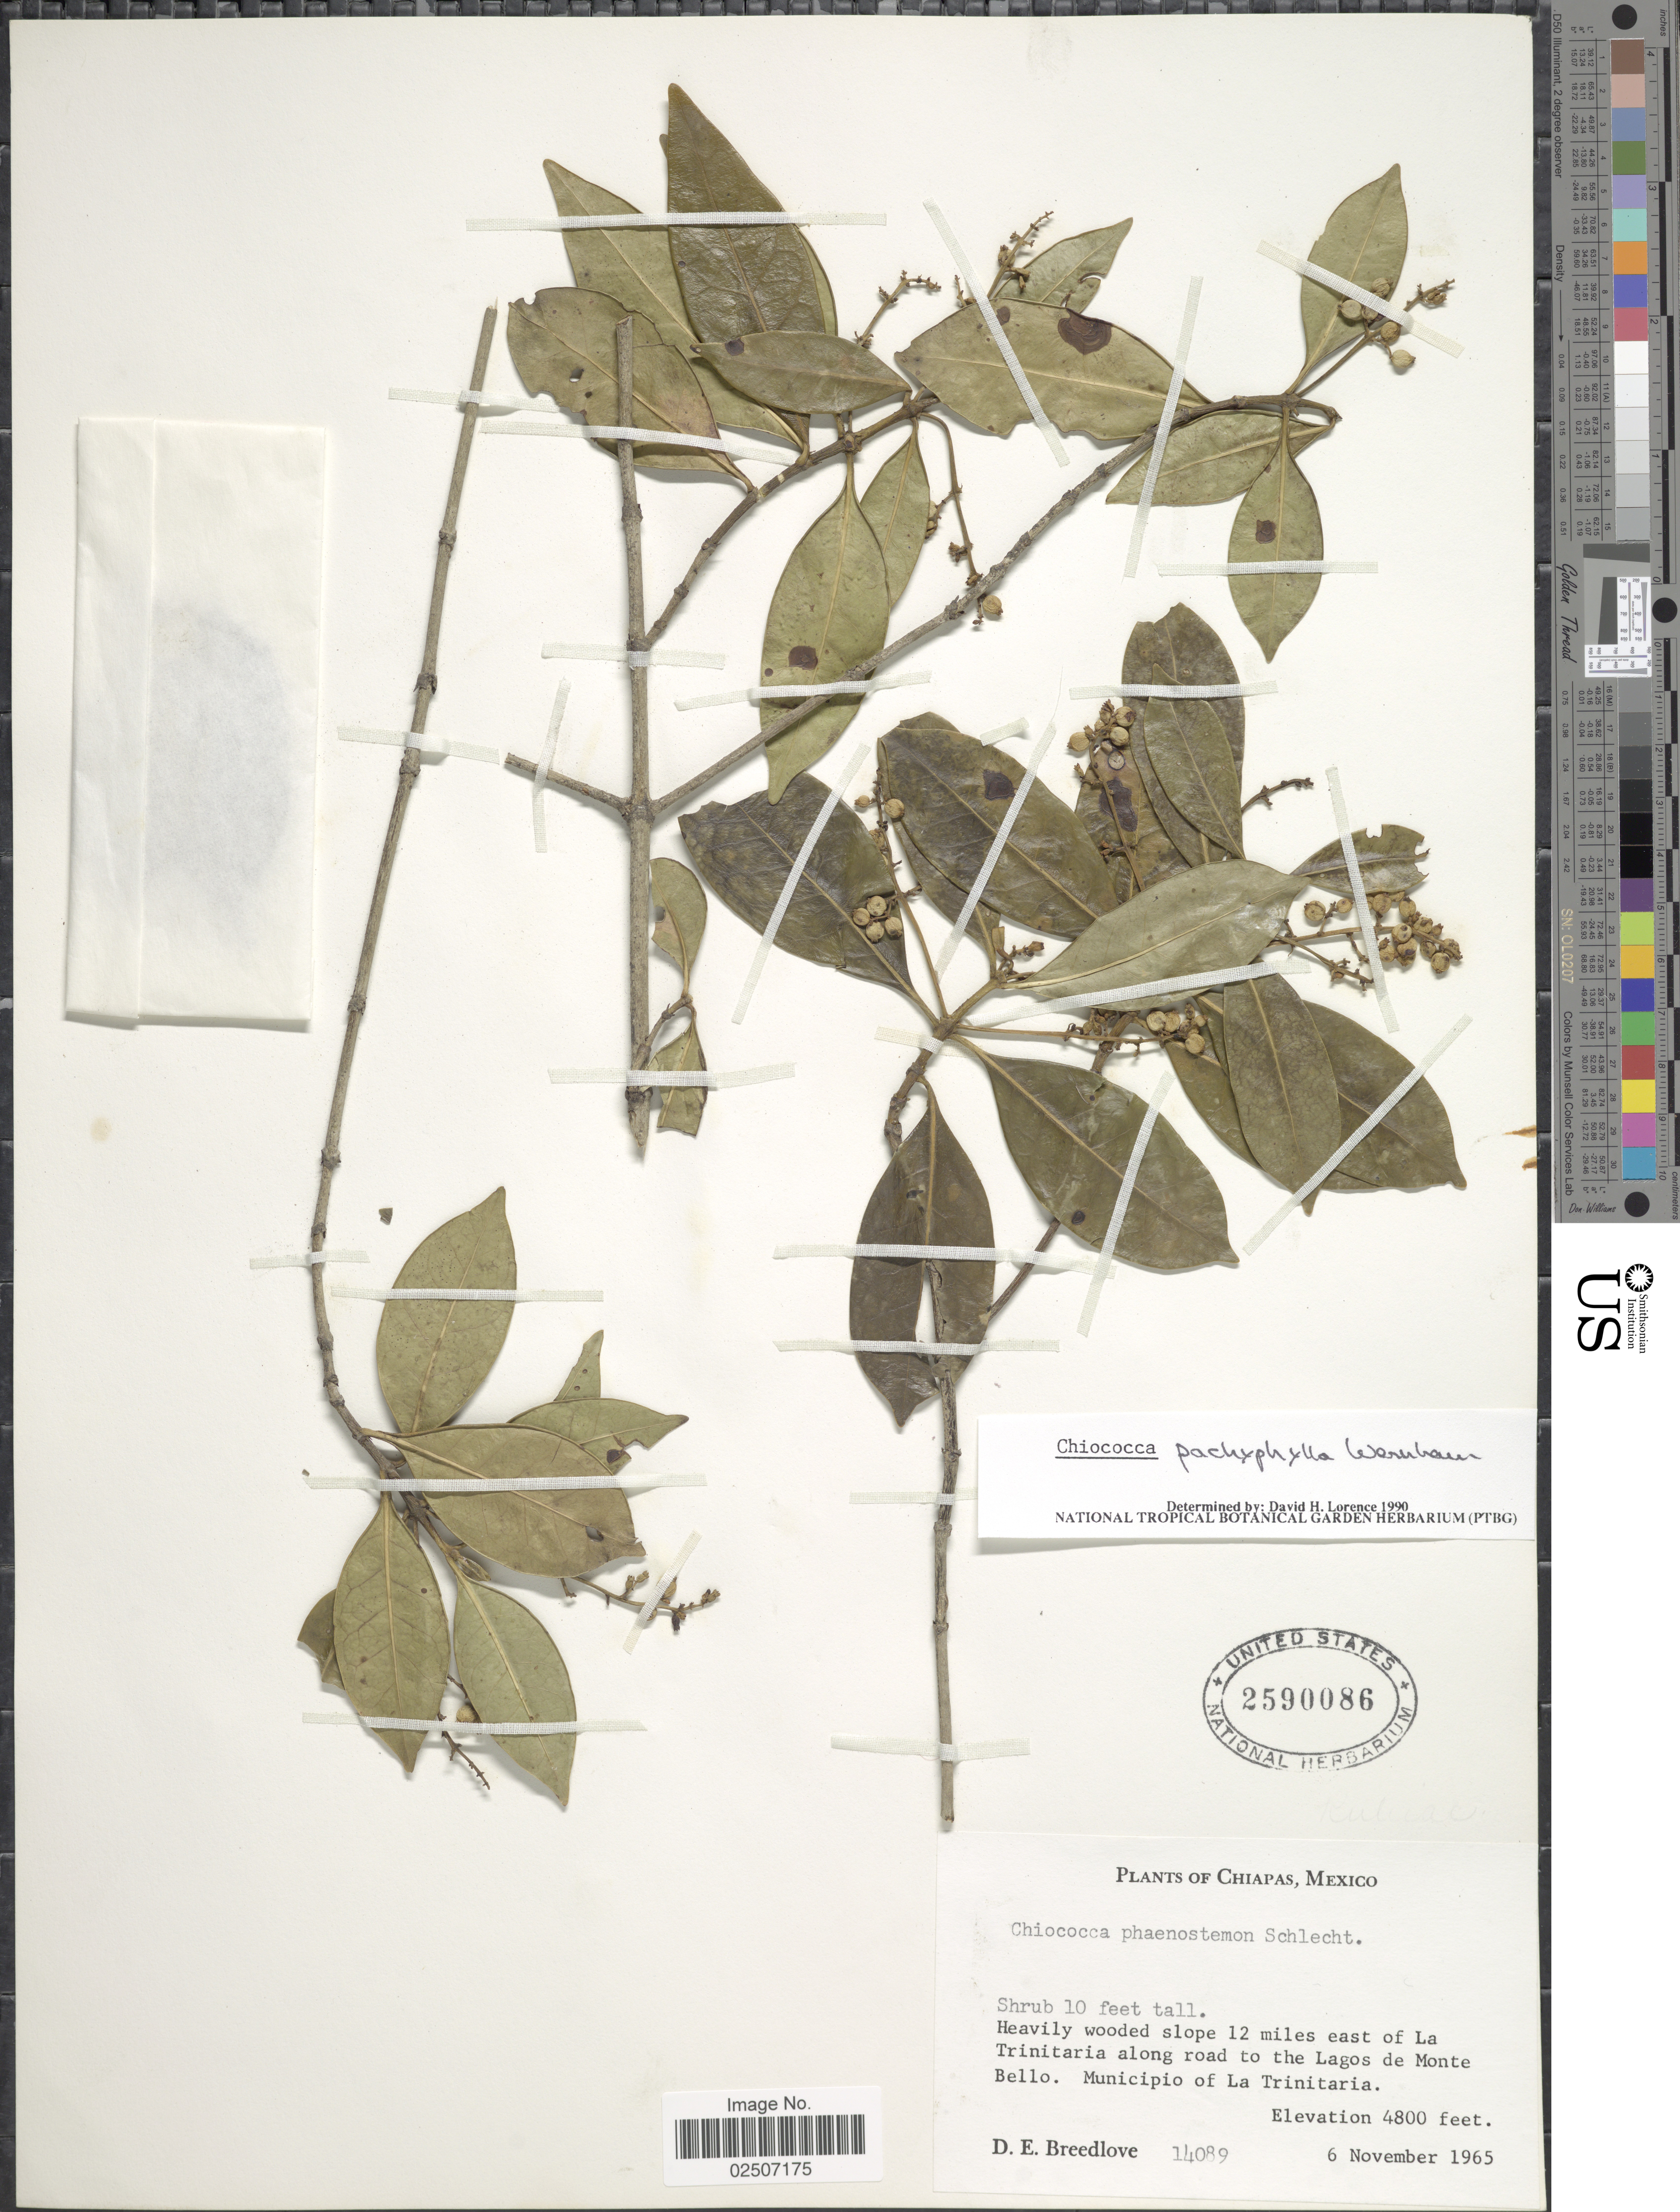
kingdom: Plantae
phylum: Tracheophyta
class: Magnoliopsida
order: Gentianales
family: Rubiaceae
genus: Chiococca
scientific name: Chiococca pachyphylla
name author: Wernham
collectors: D. E. Breedlove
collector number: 14089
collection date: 1965-11-06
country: Mexico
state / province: Chiapas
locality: Heavily wooded slope 12 miles east of La Trinitaria along road to the Lagos de Monte Bello. Municipio of La Trinitaria.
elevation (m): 1463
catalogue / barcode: US 2590086